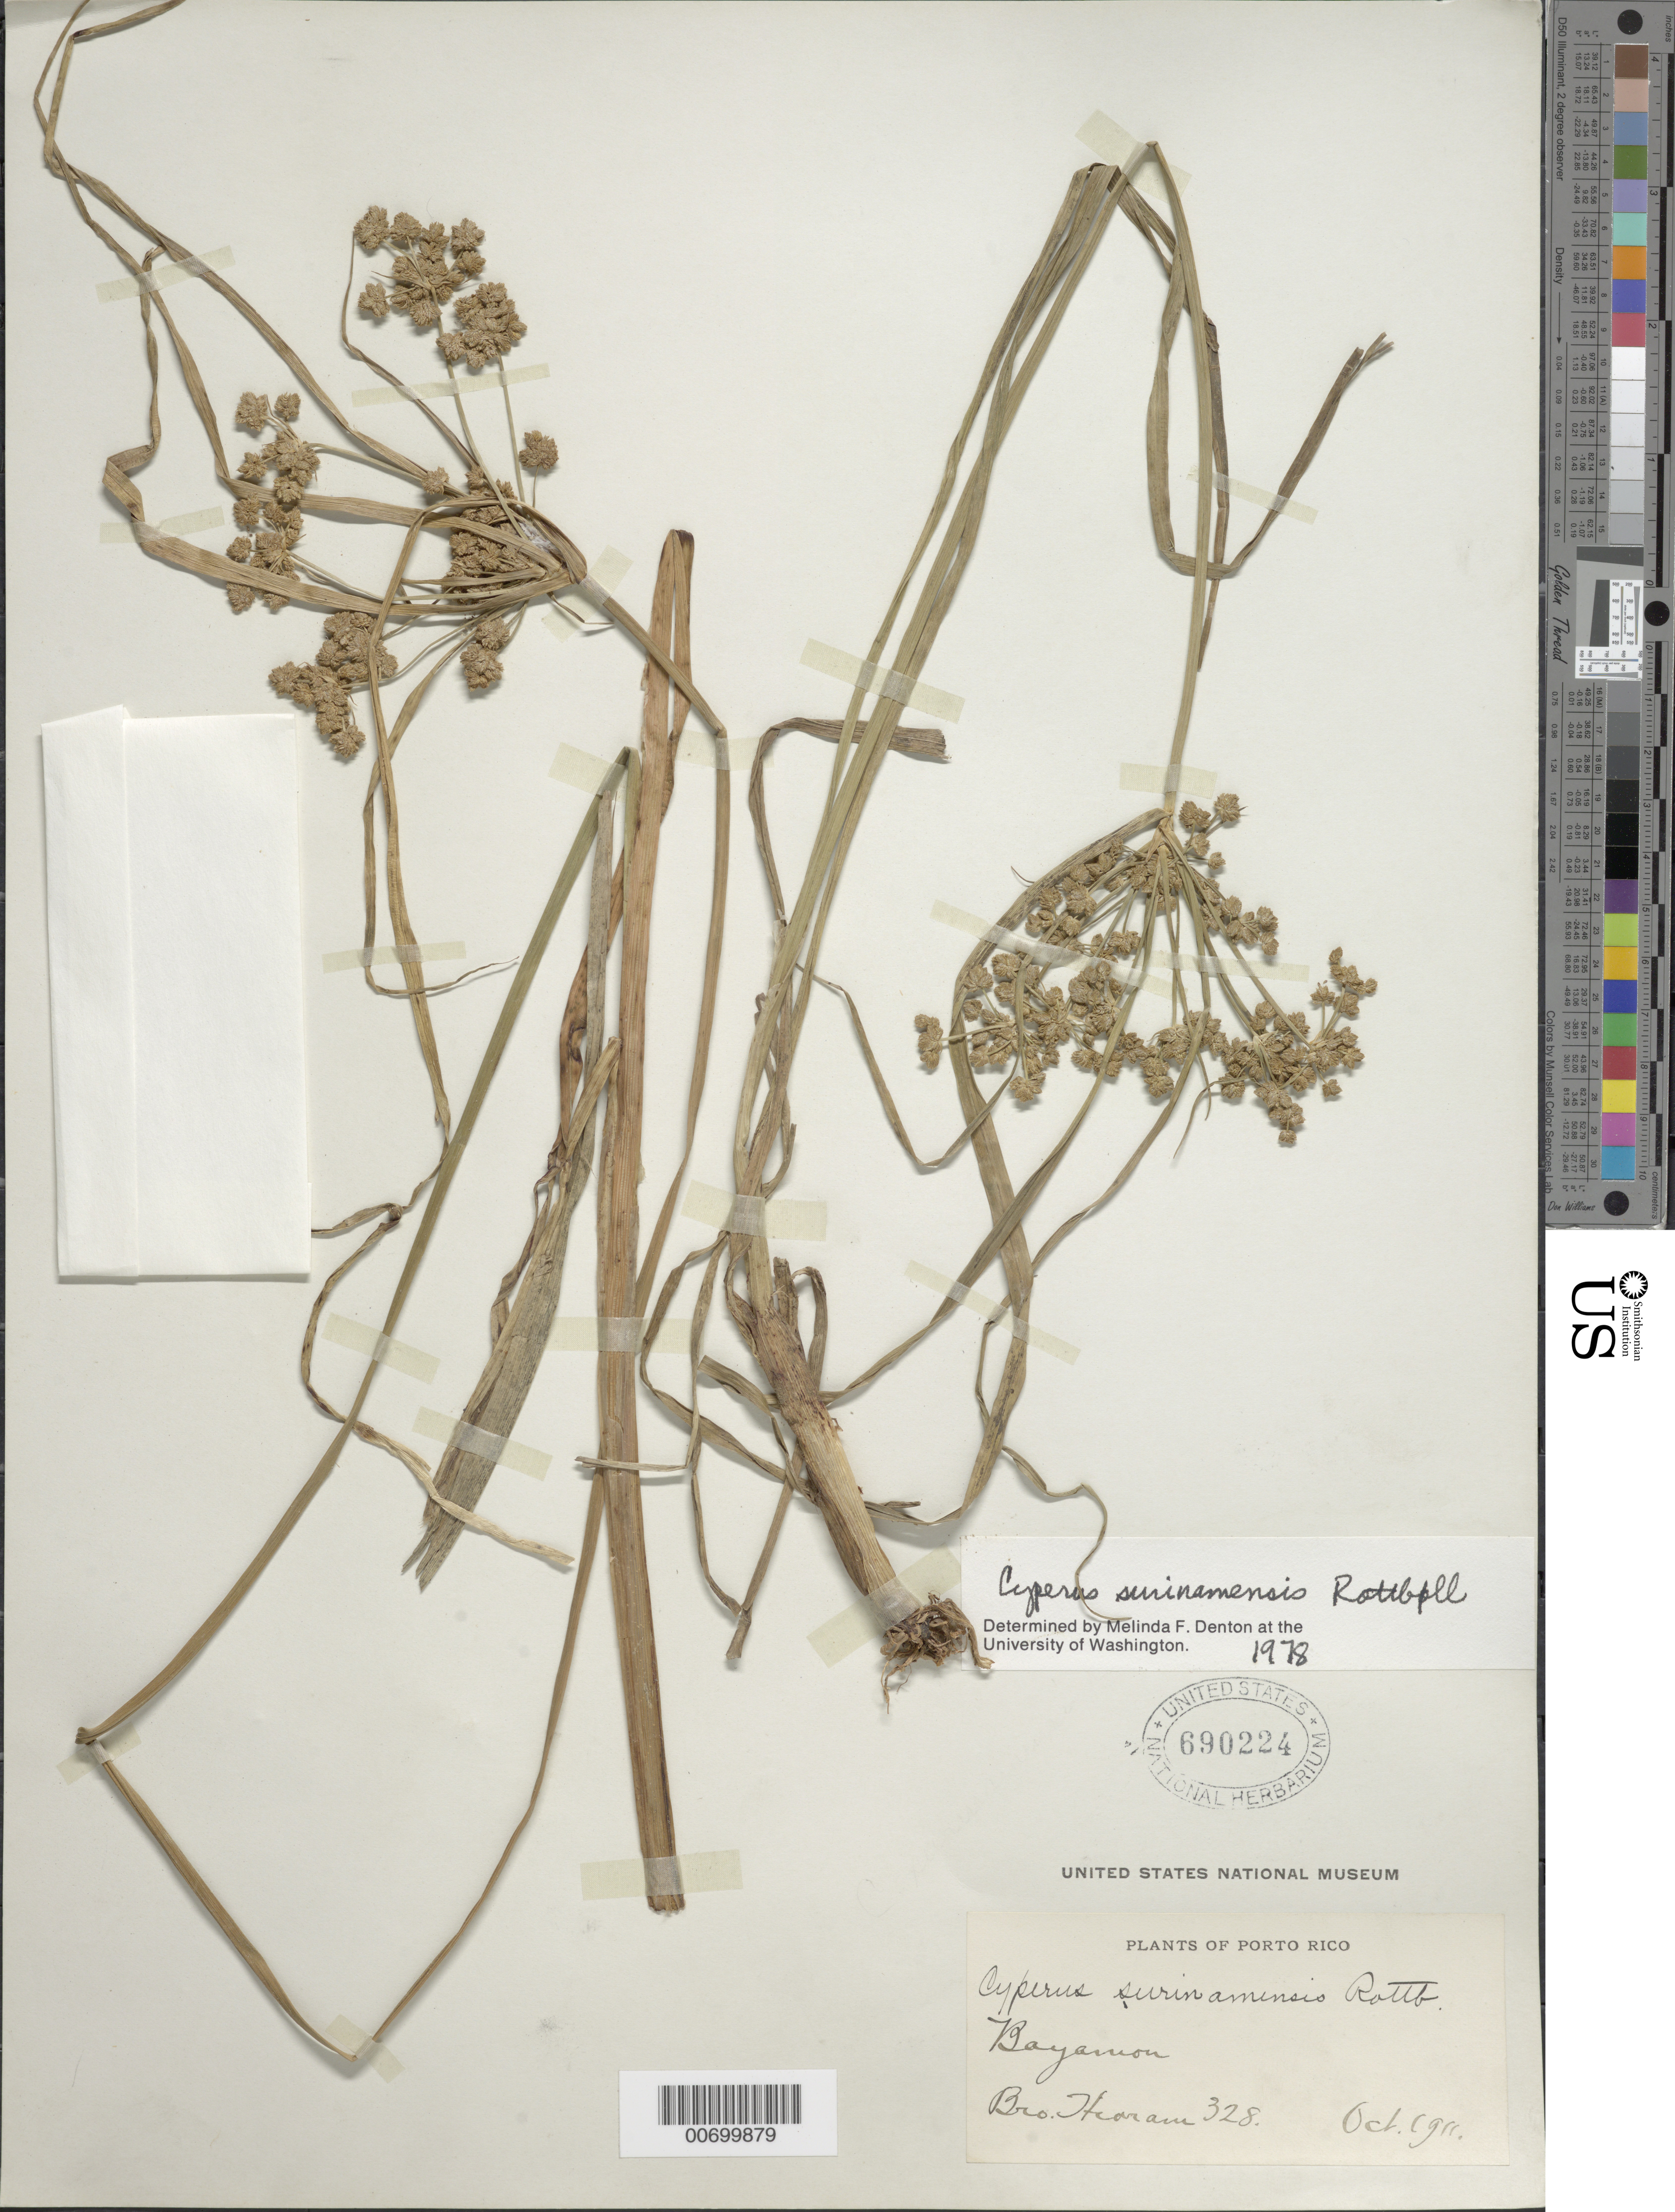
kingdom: Plantae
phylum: Tracheophyta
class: Liliopsida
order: Poales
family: Cyperaceae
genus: Cyperus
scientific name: Cyperus surinamensis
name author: Rottb.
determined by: Denton, M. F.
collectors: Bro. Hioram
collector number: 328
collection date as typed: Oct 1911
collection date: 1911-10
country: Puerto Rico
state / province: Bayamón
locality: Bayamón.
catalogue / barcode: US 690224